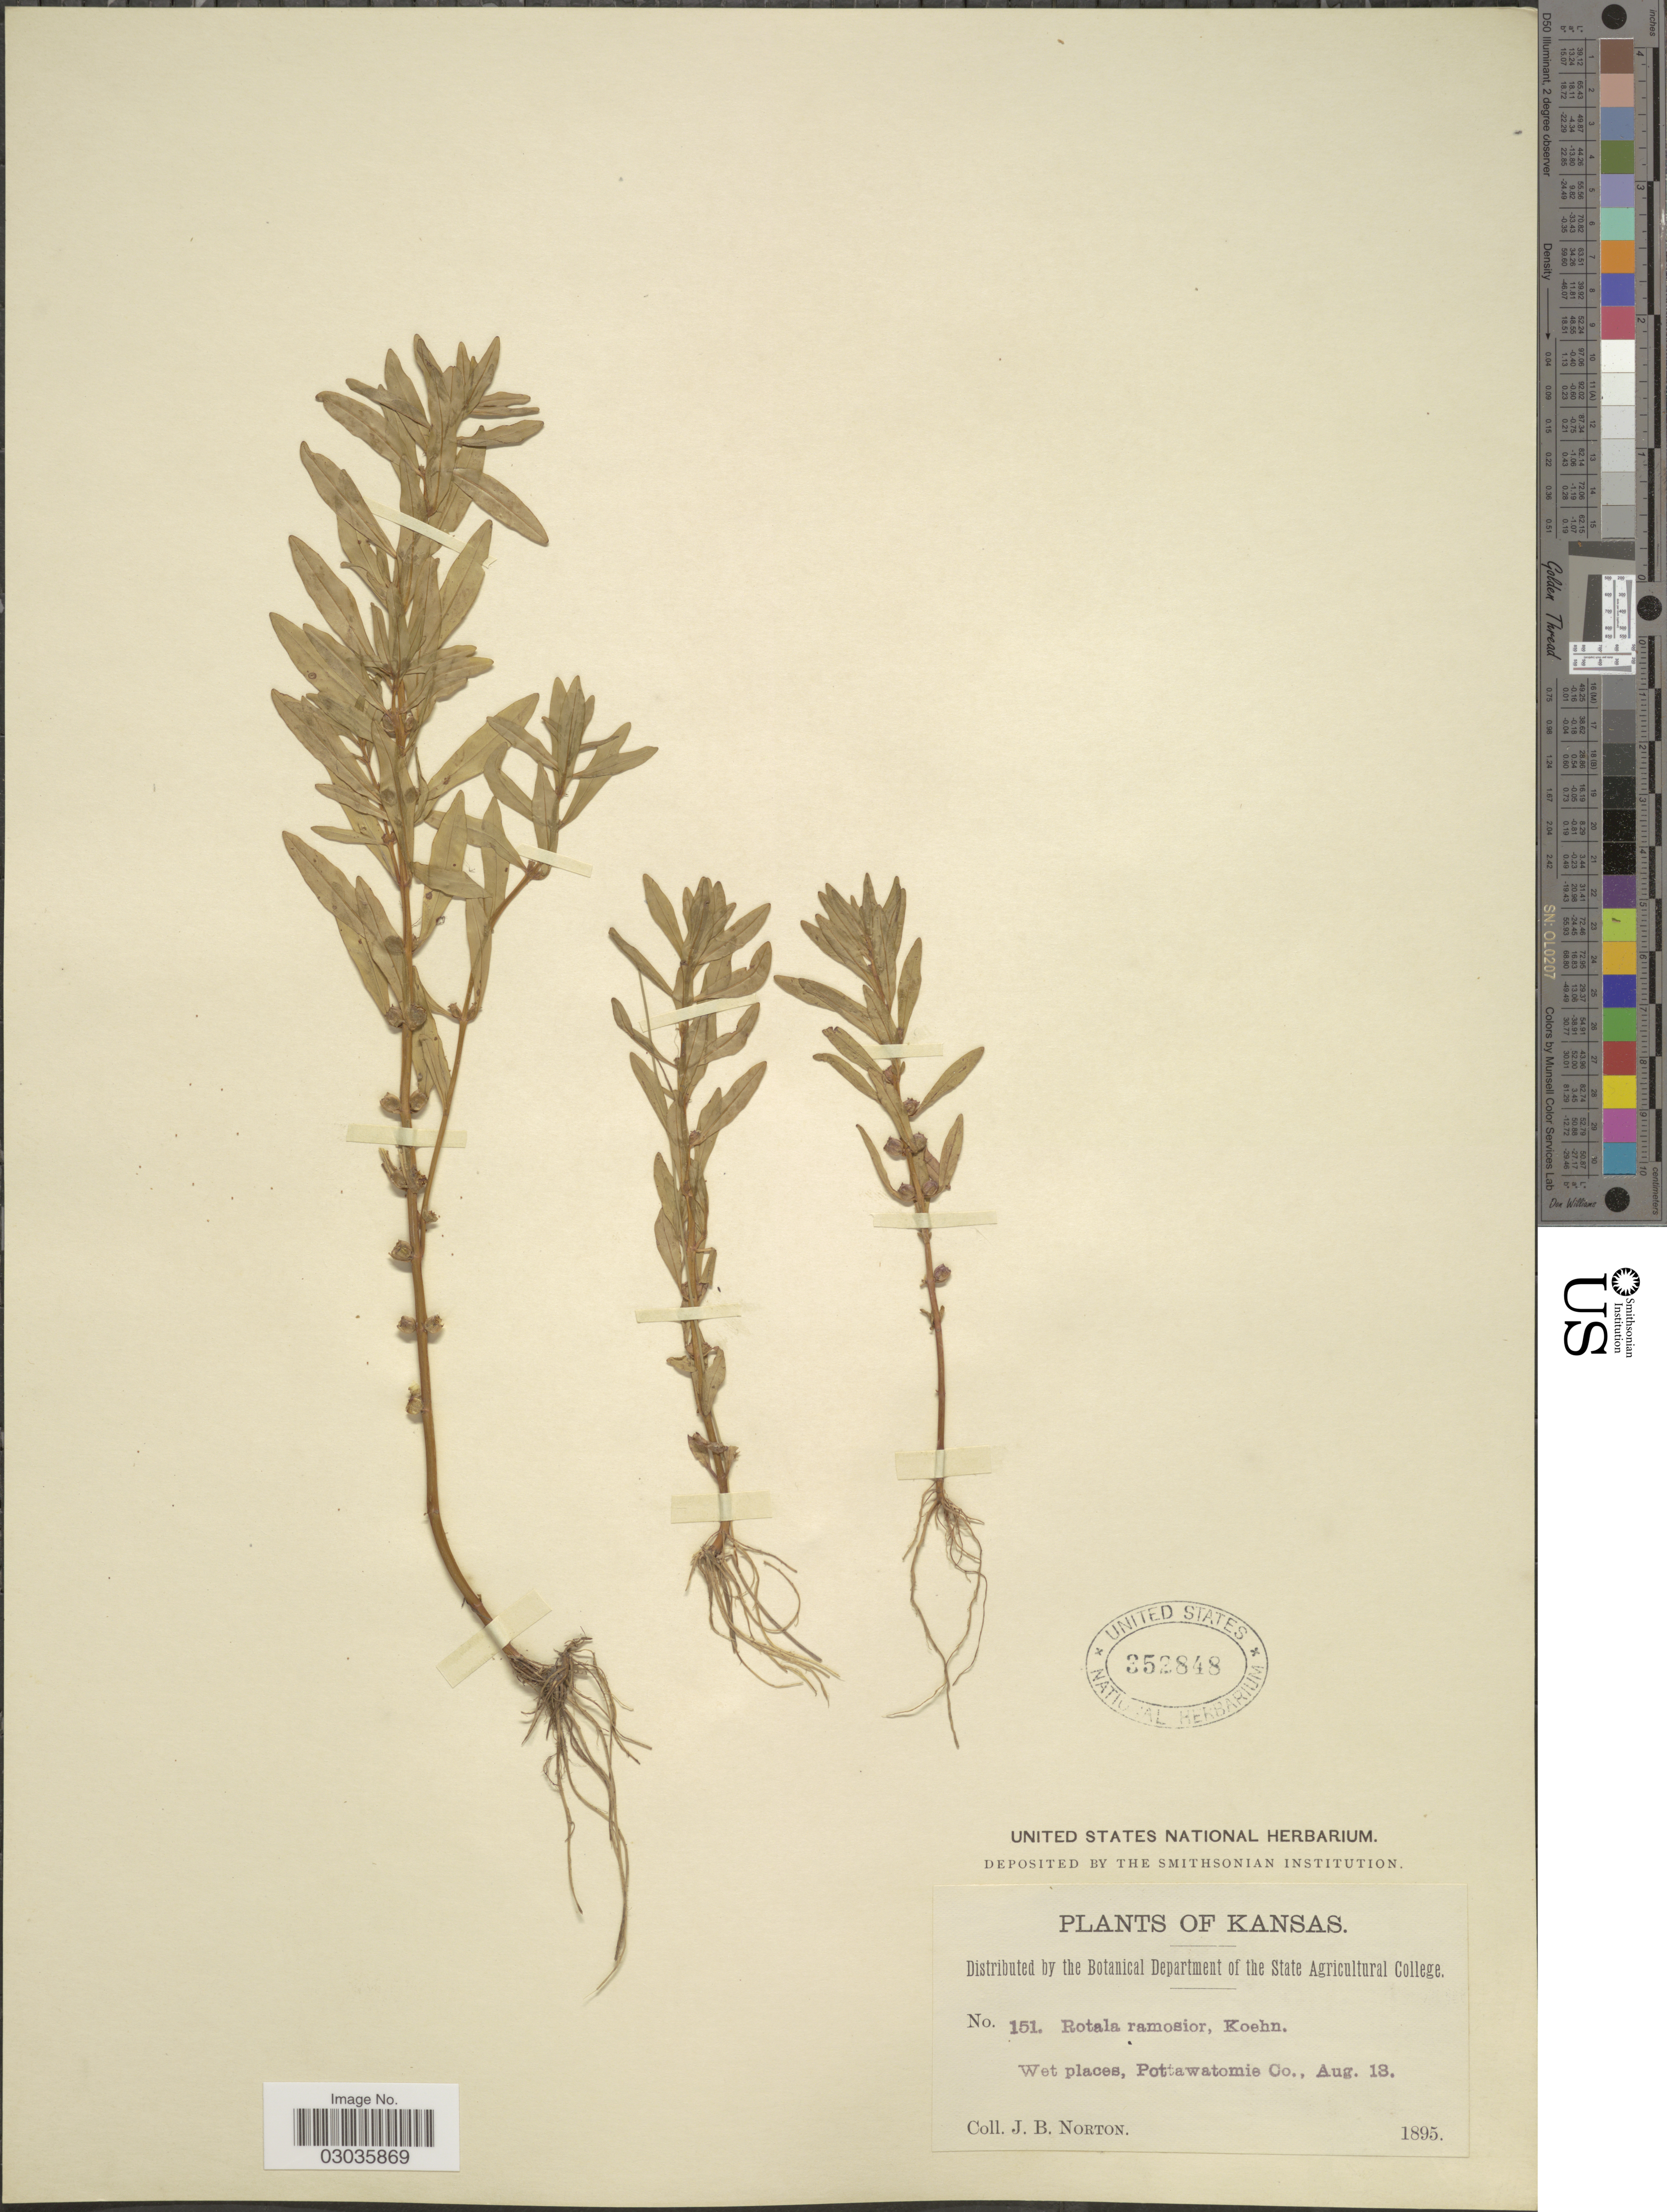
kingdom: Plantae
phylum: Tracheophyta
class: Magnoliopsida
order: Myrtales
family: Lythraceae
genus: Rotala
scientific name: Rotala ramosior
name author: (L.) Koehne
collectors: J. B. Norton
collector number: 151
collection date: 1895-08-13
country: United States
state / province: Kansas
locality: Pottawatomie Co.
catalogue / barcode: US 352848